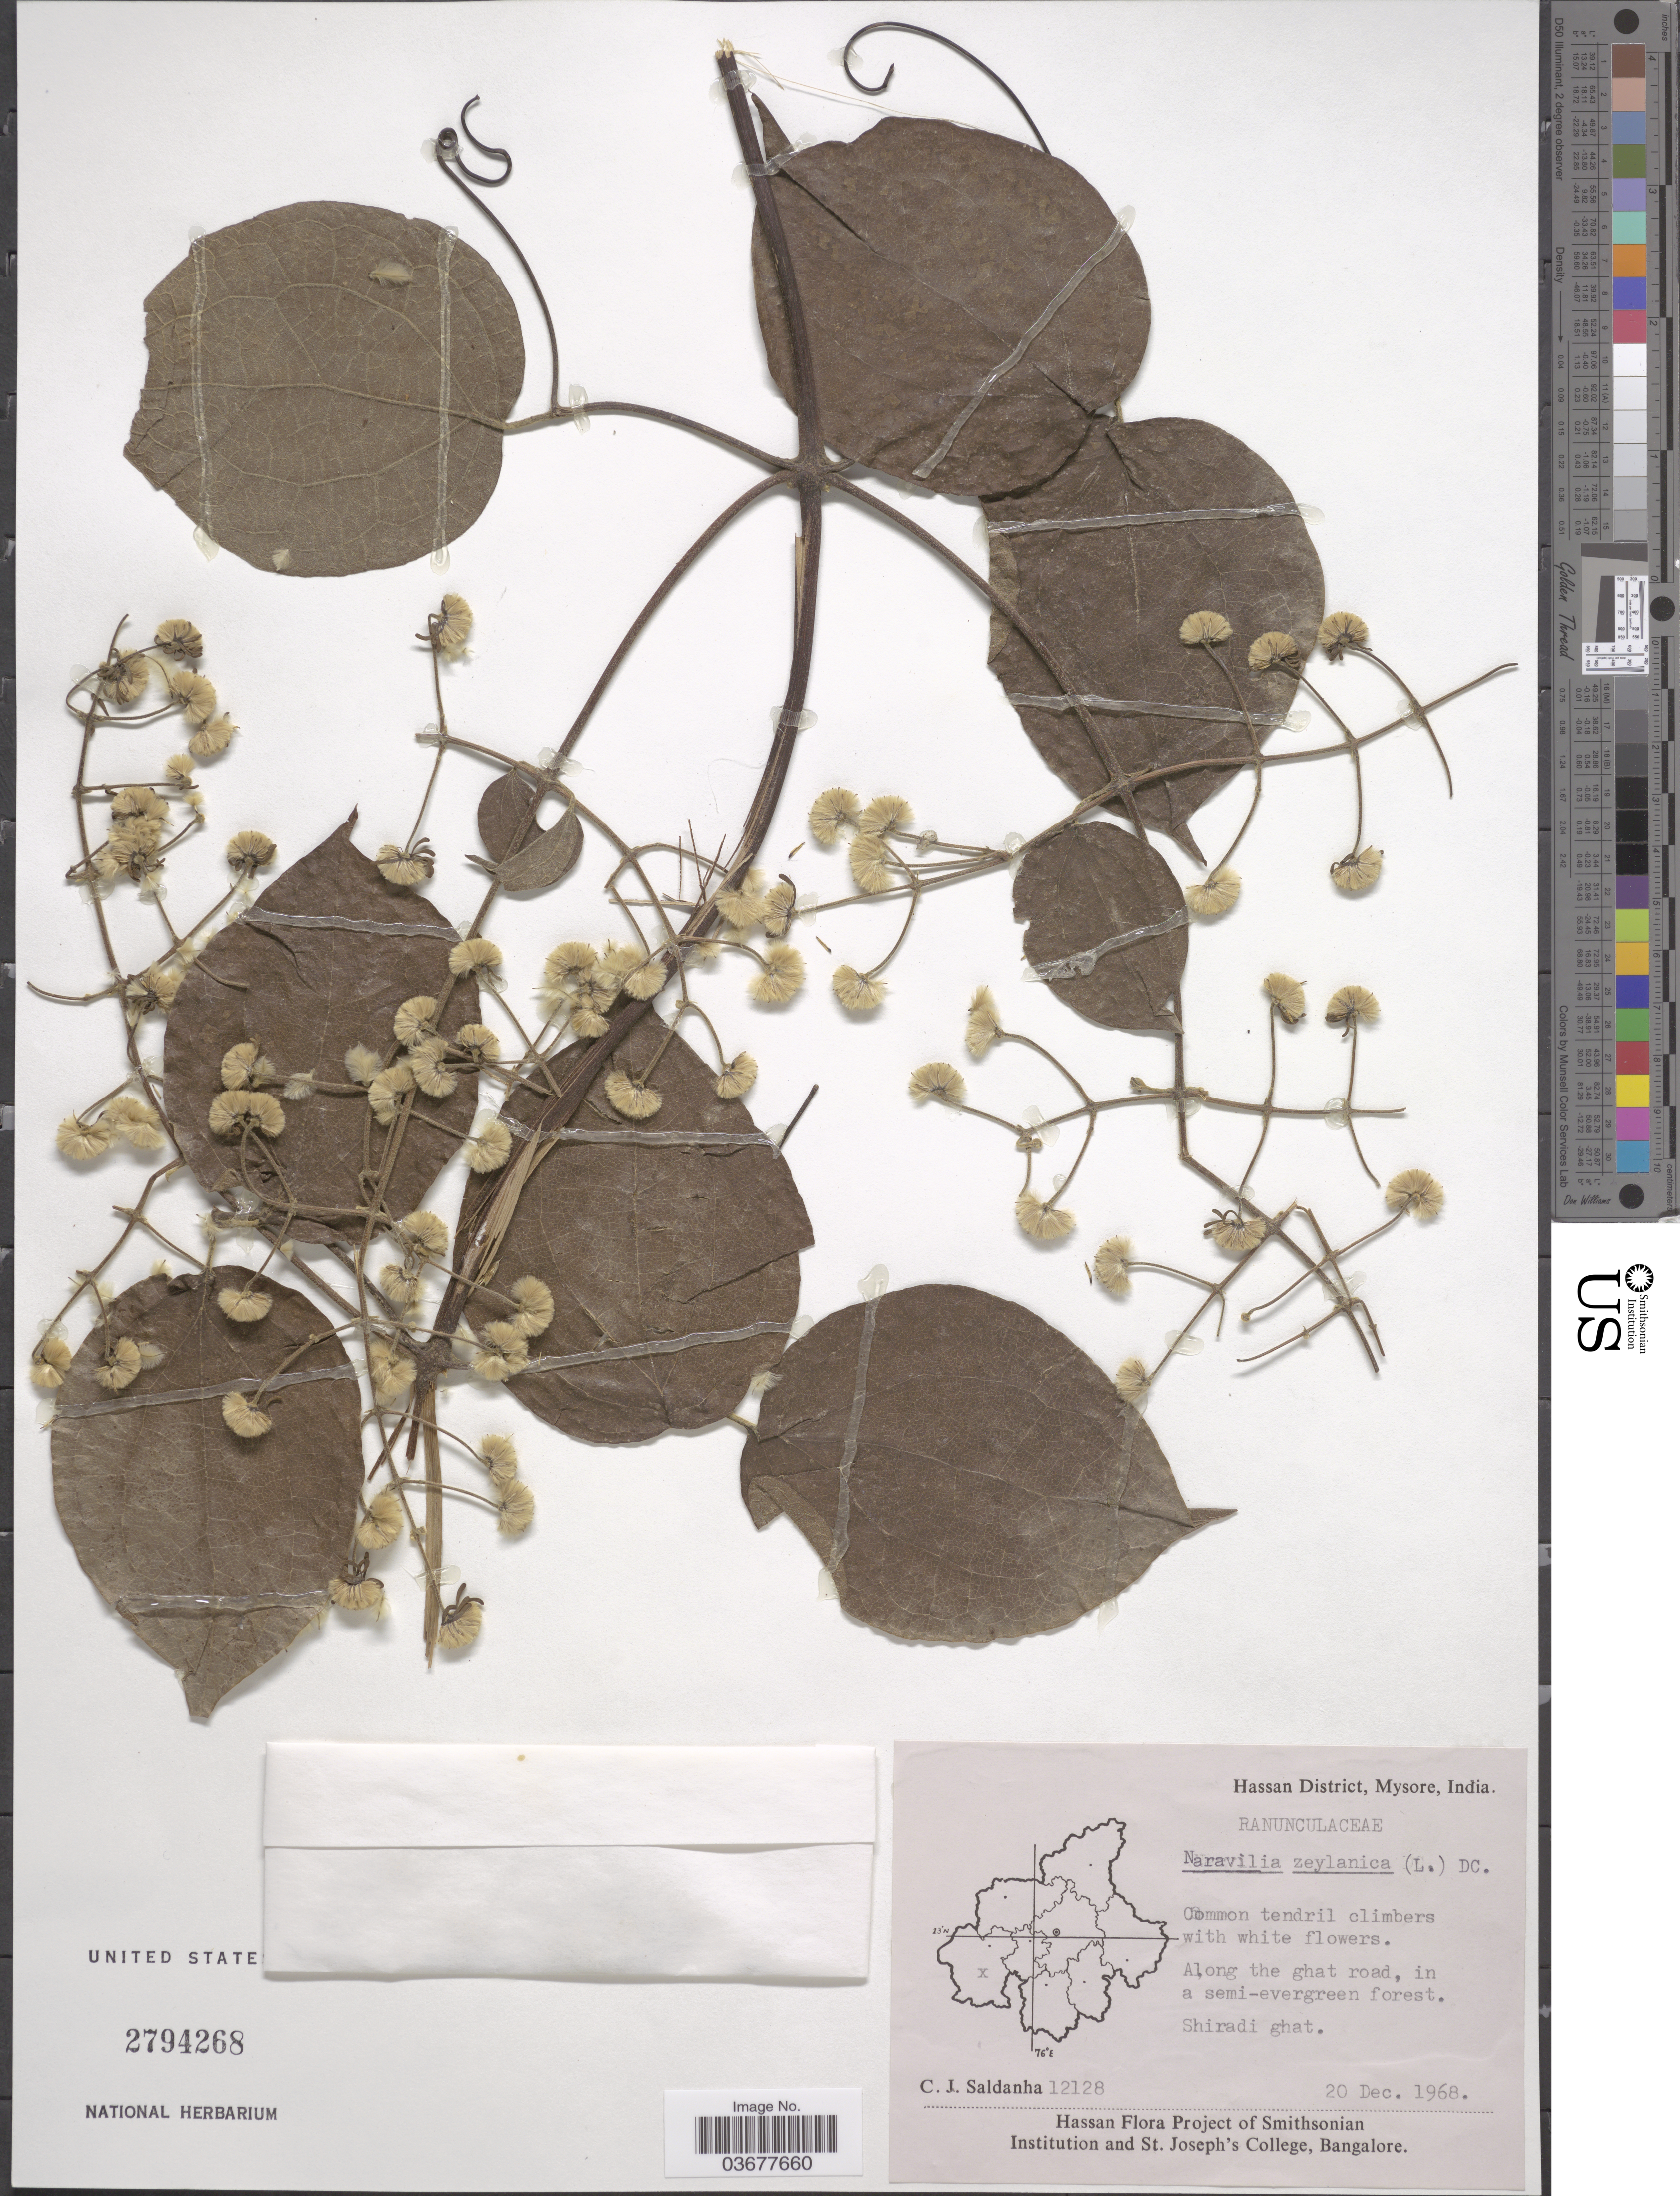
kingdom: Plantae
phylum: Tracheophyta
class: Magnoliopsida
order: Ranunculales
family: Ranunculaceae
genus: Clematis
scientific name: Clematis zeylanica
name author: (L.) Poir.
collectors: C. J. Saldanha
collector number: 12128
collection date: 1968-12-20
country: India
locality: Hassan District, Mysore. Shiradi ghat.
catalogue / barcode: US 2794268